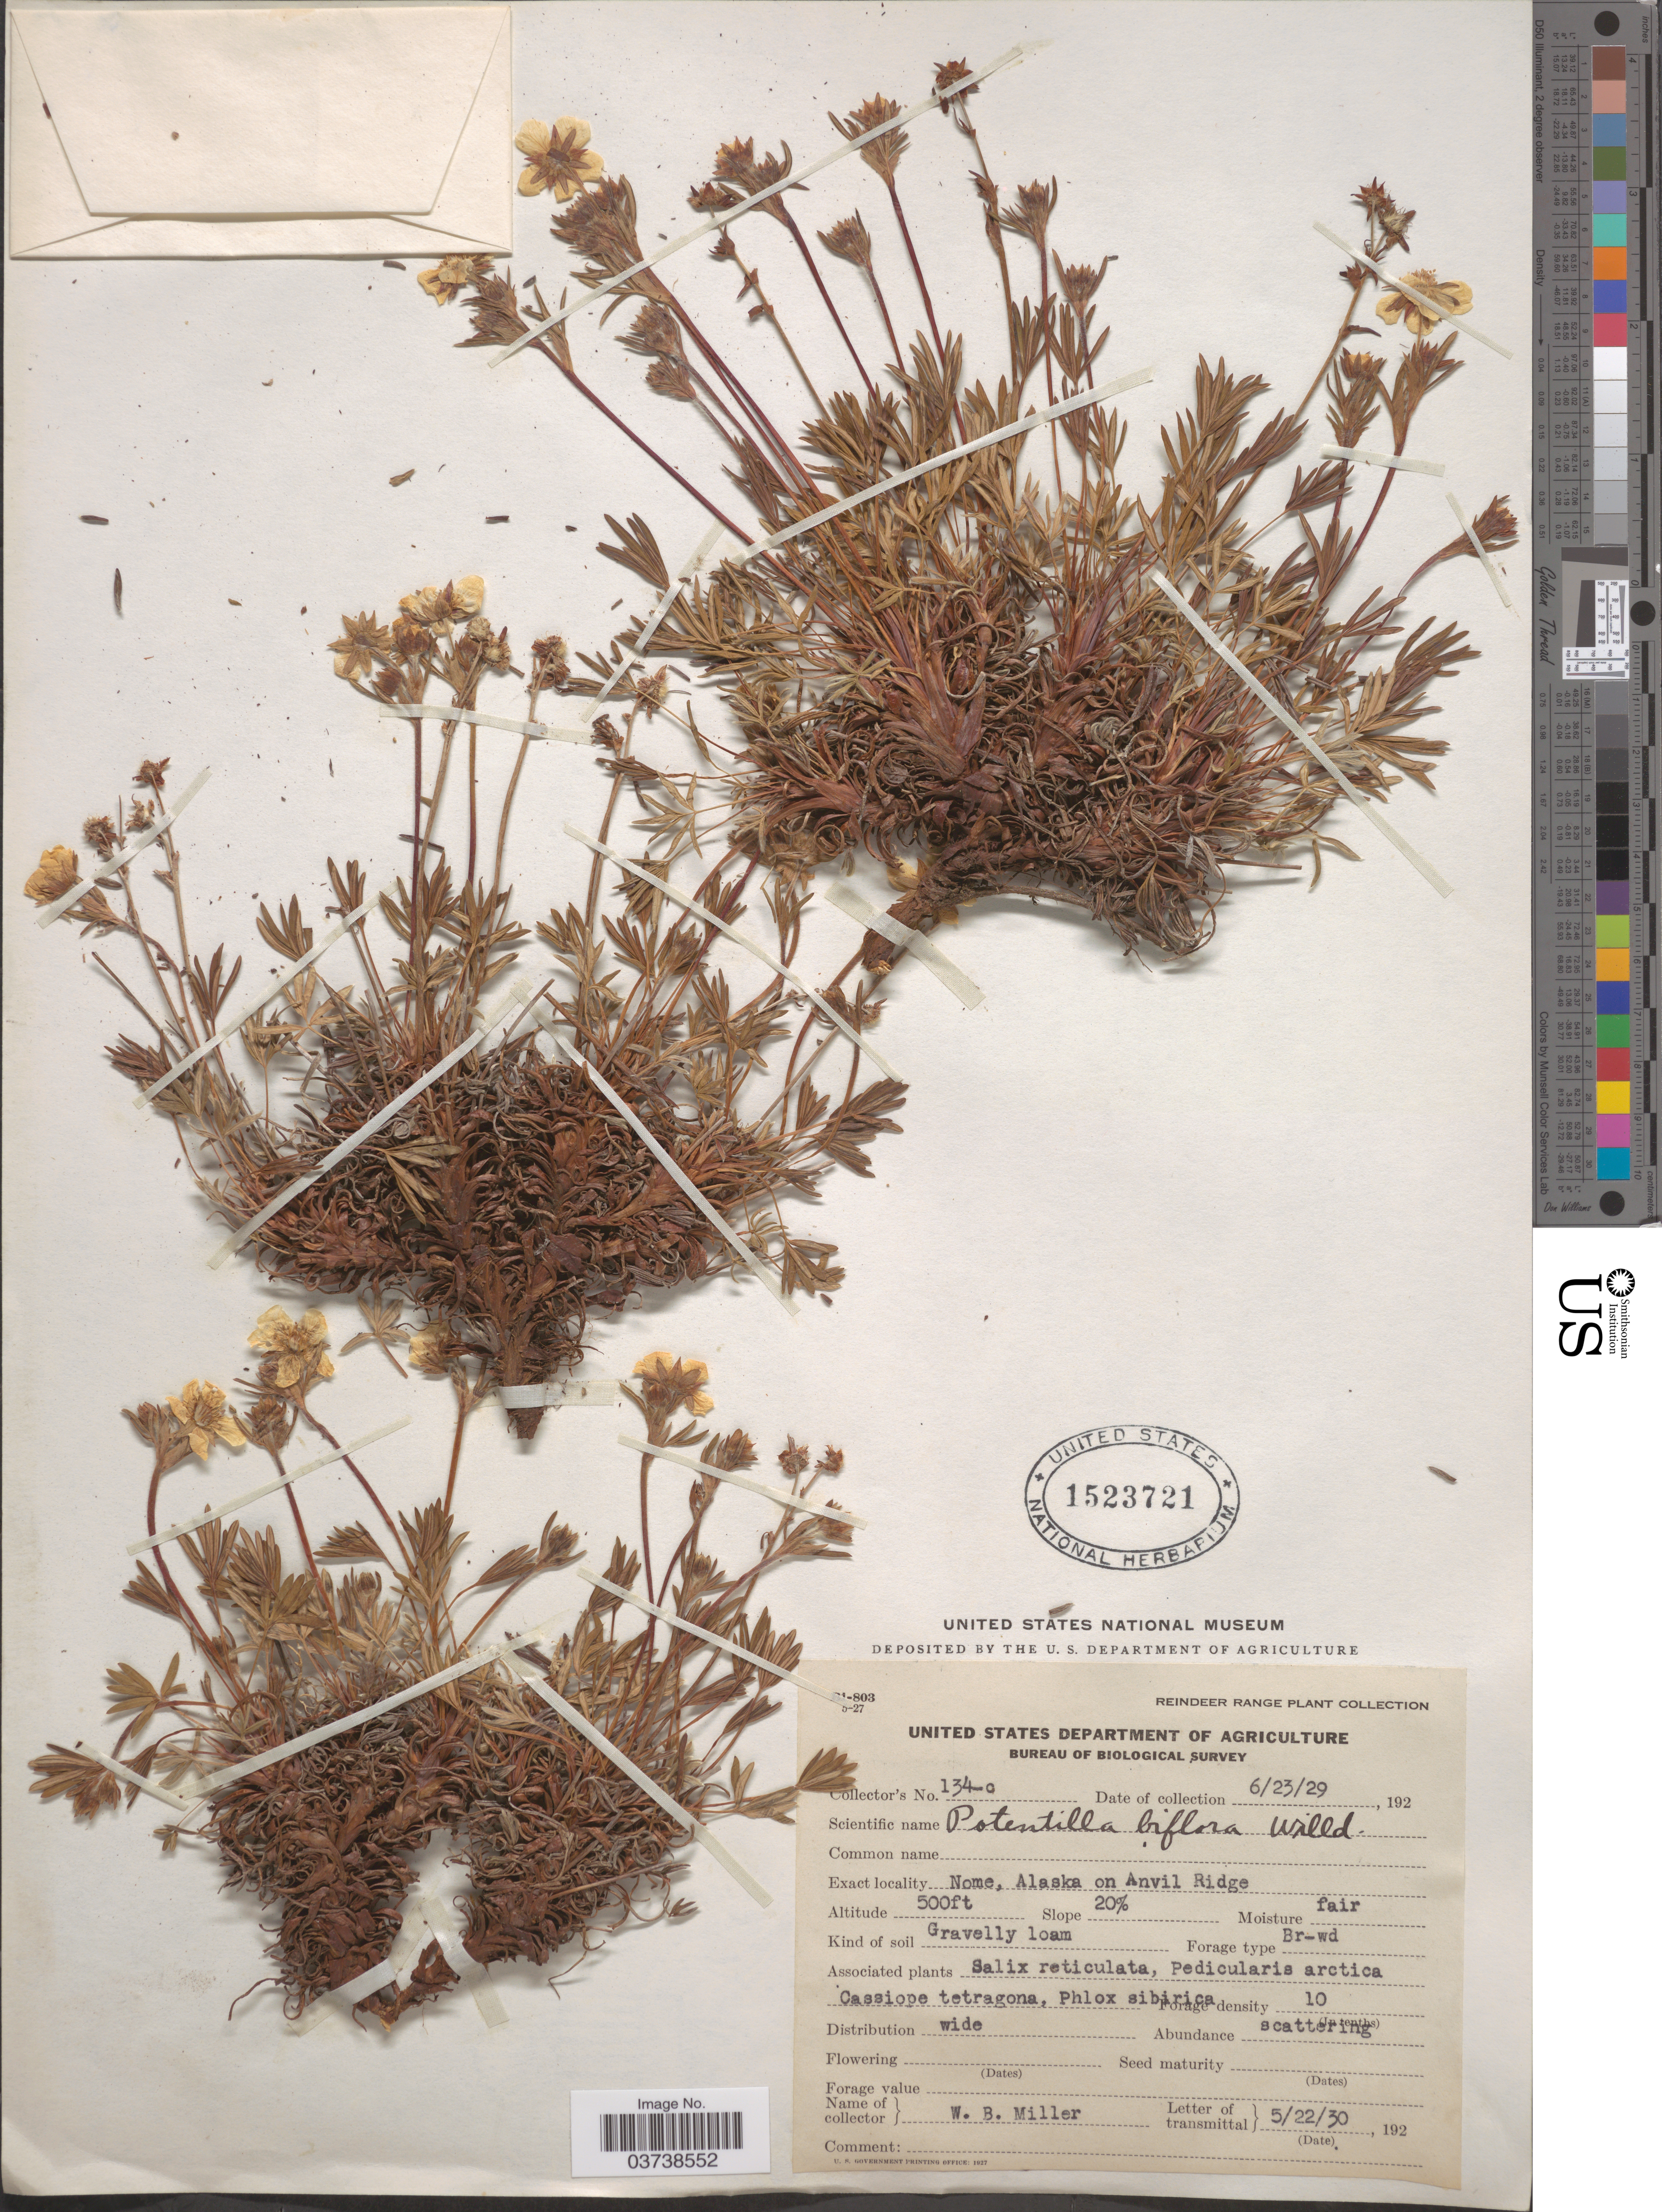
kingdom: Plantae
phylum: Tracheophyta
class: Magnoliopsida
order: Rosales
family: Rosaceae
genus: Potentilla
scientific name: Potentilla biflora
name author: Willd. ex Schltdl.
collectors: W. Miller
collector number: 134-c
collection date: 1929-06-23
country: United States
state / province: Alaska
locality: Nome, on Anvil Ridge.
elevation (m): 152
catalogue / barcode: US 1523721